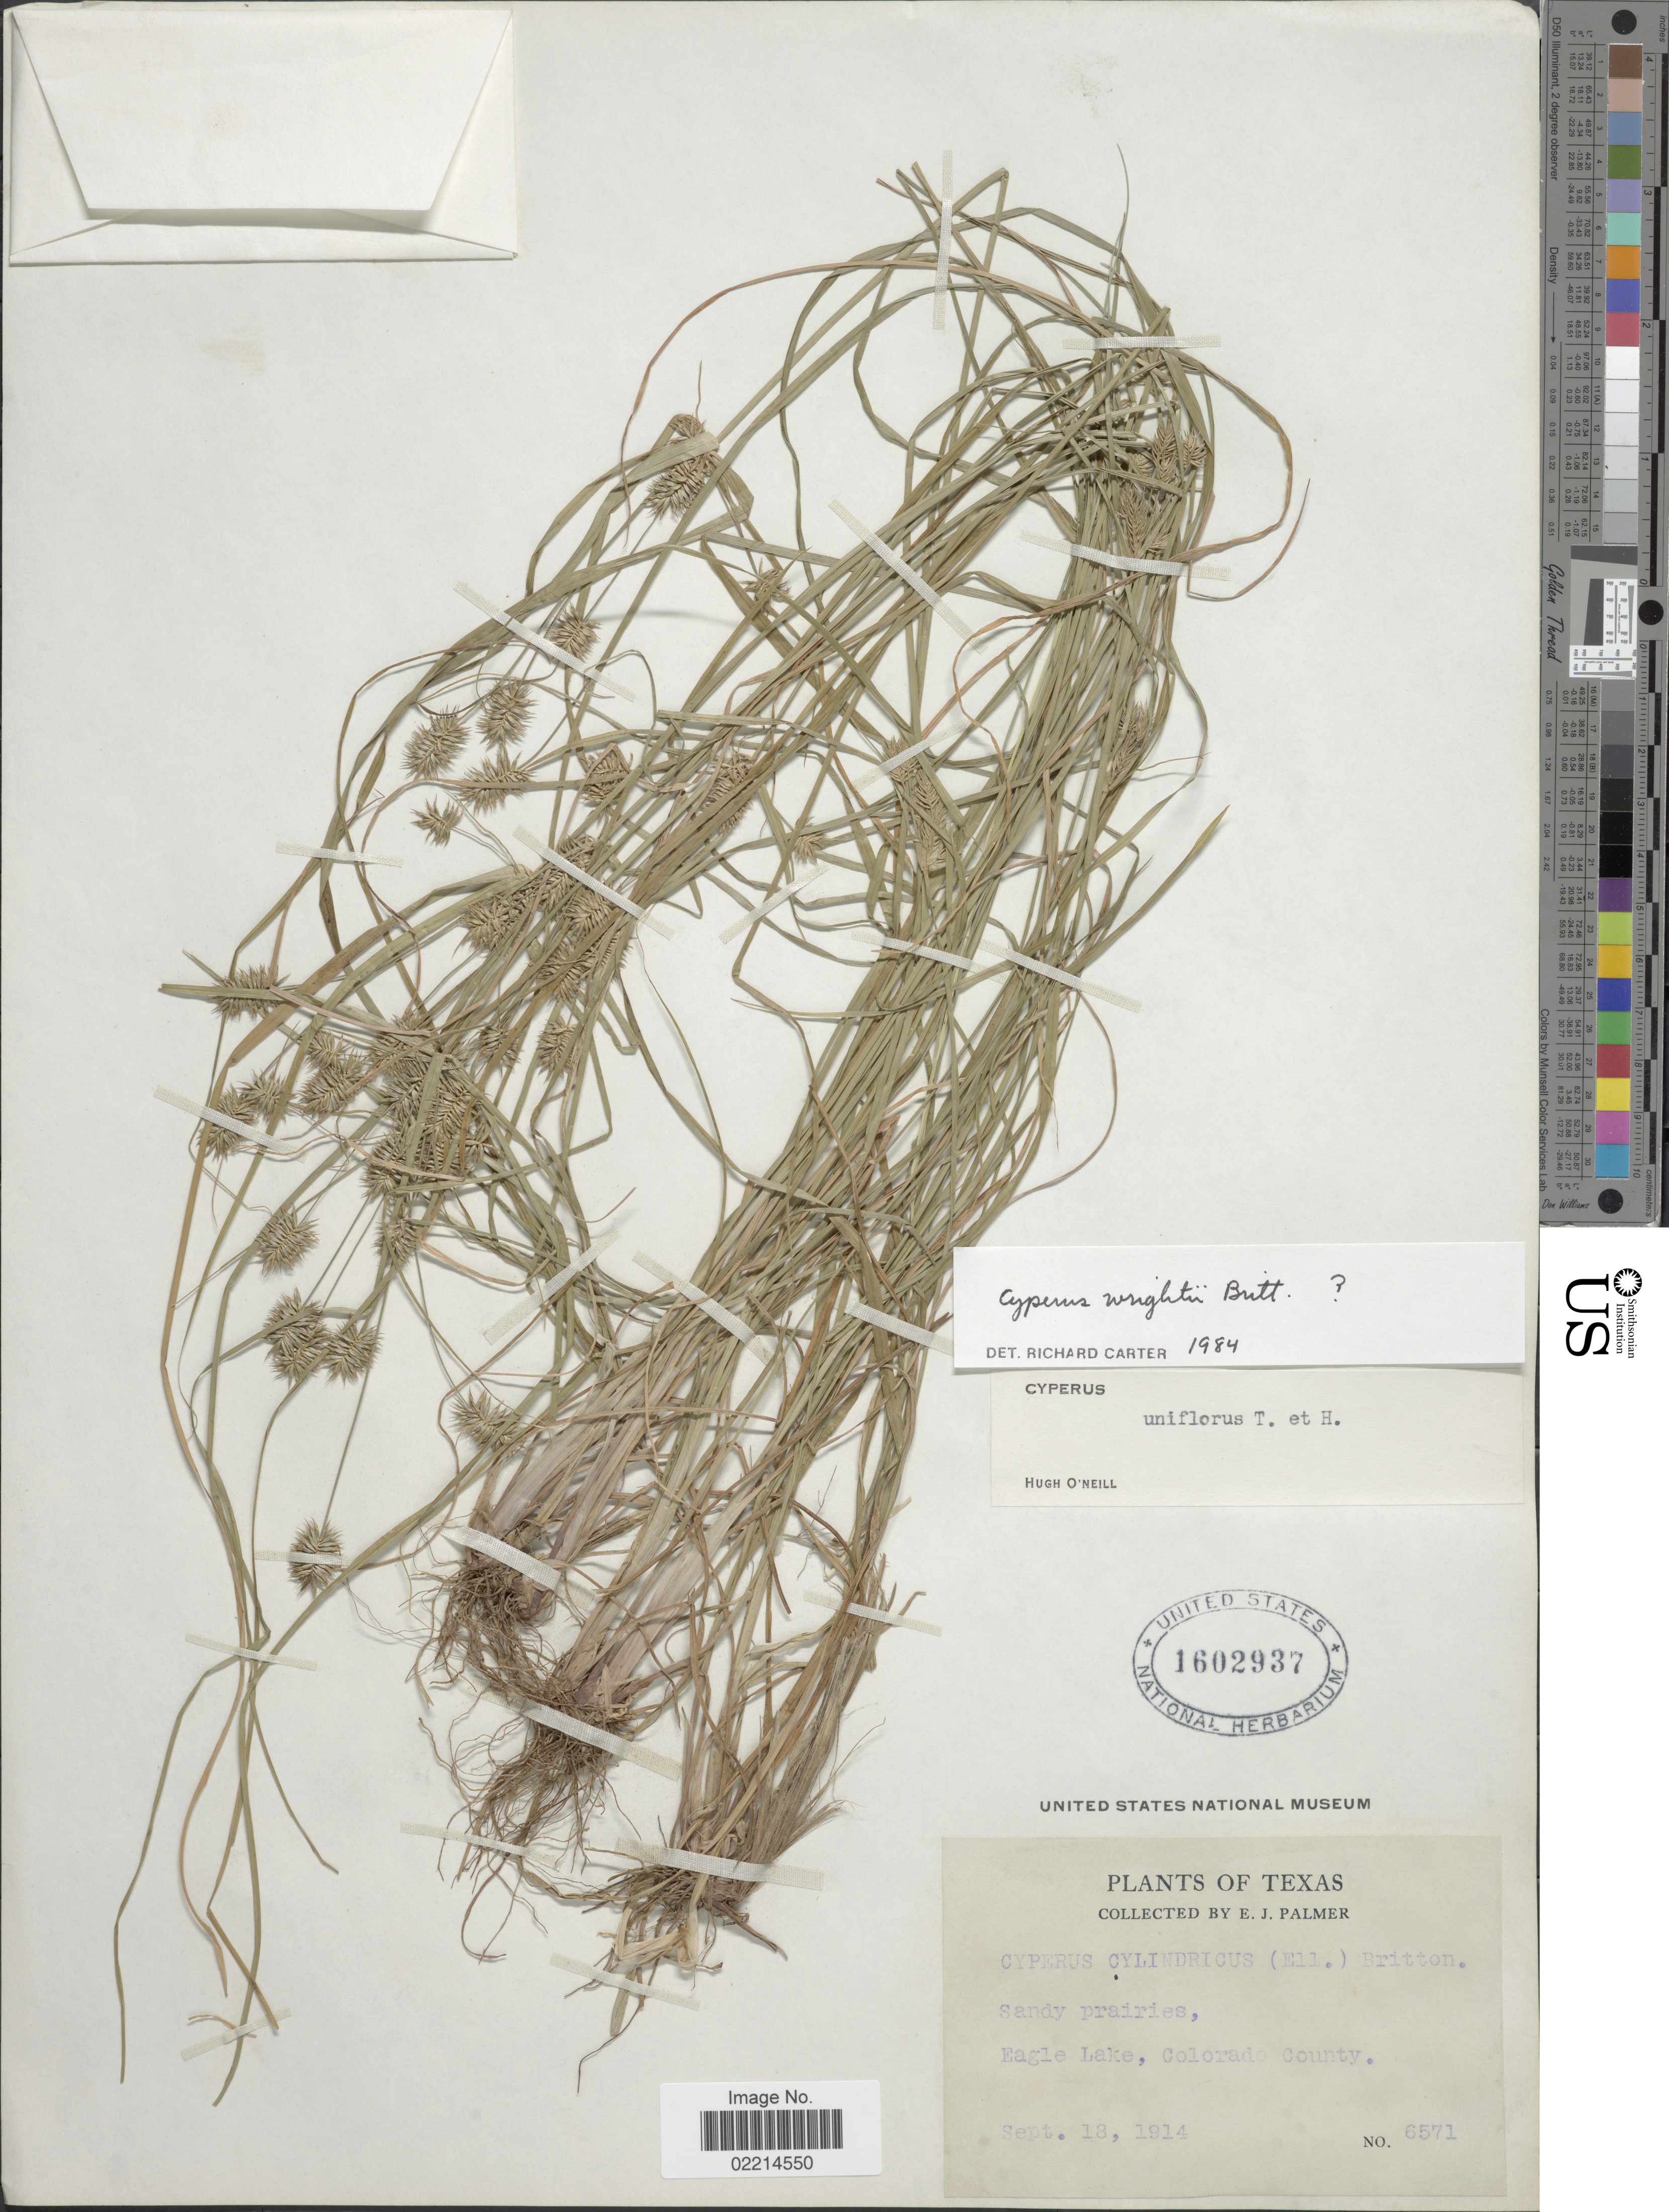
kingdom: Plantae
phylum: Tracheophyta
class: Liliopsida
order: Poales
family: Cyperaceae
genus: Cyperus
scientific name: Cyperus dipsaceus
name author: Liebm.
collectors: E. J. Palmer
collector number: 6571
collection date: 1914-09-18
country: United States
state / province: Texas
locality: Sandy prairies, Eagle Lake, Colorado County.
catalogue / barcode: US 1602937